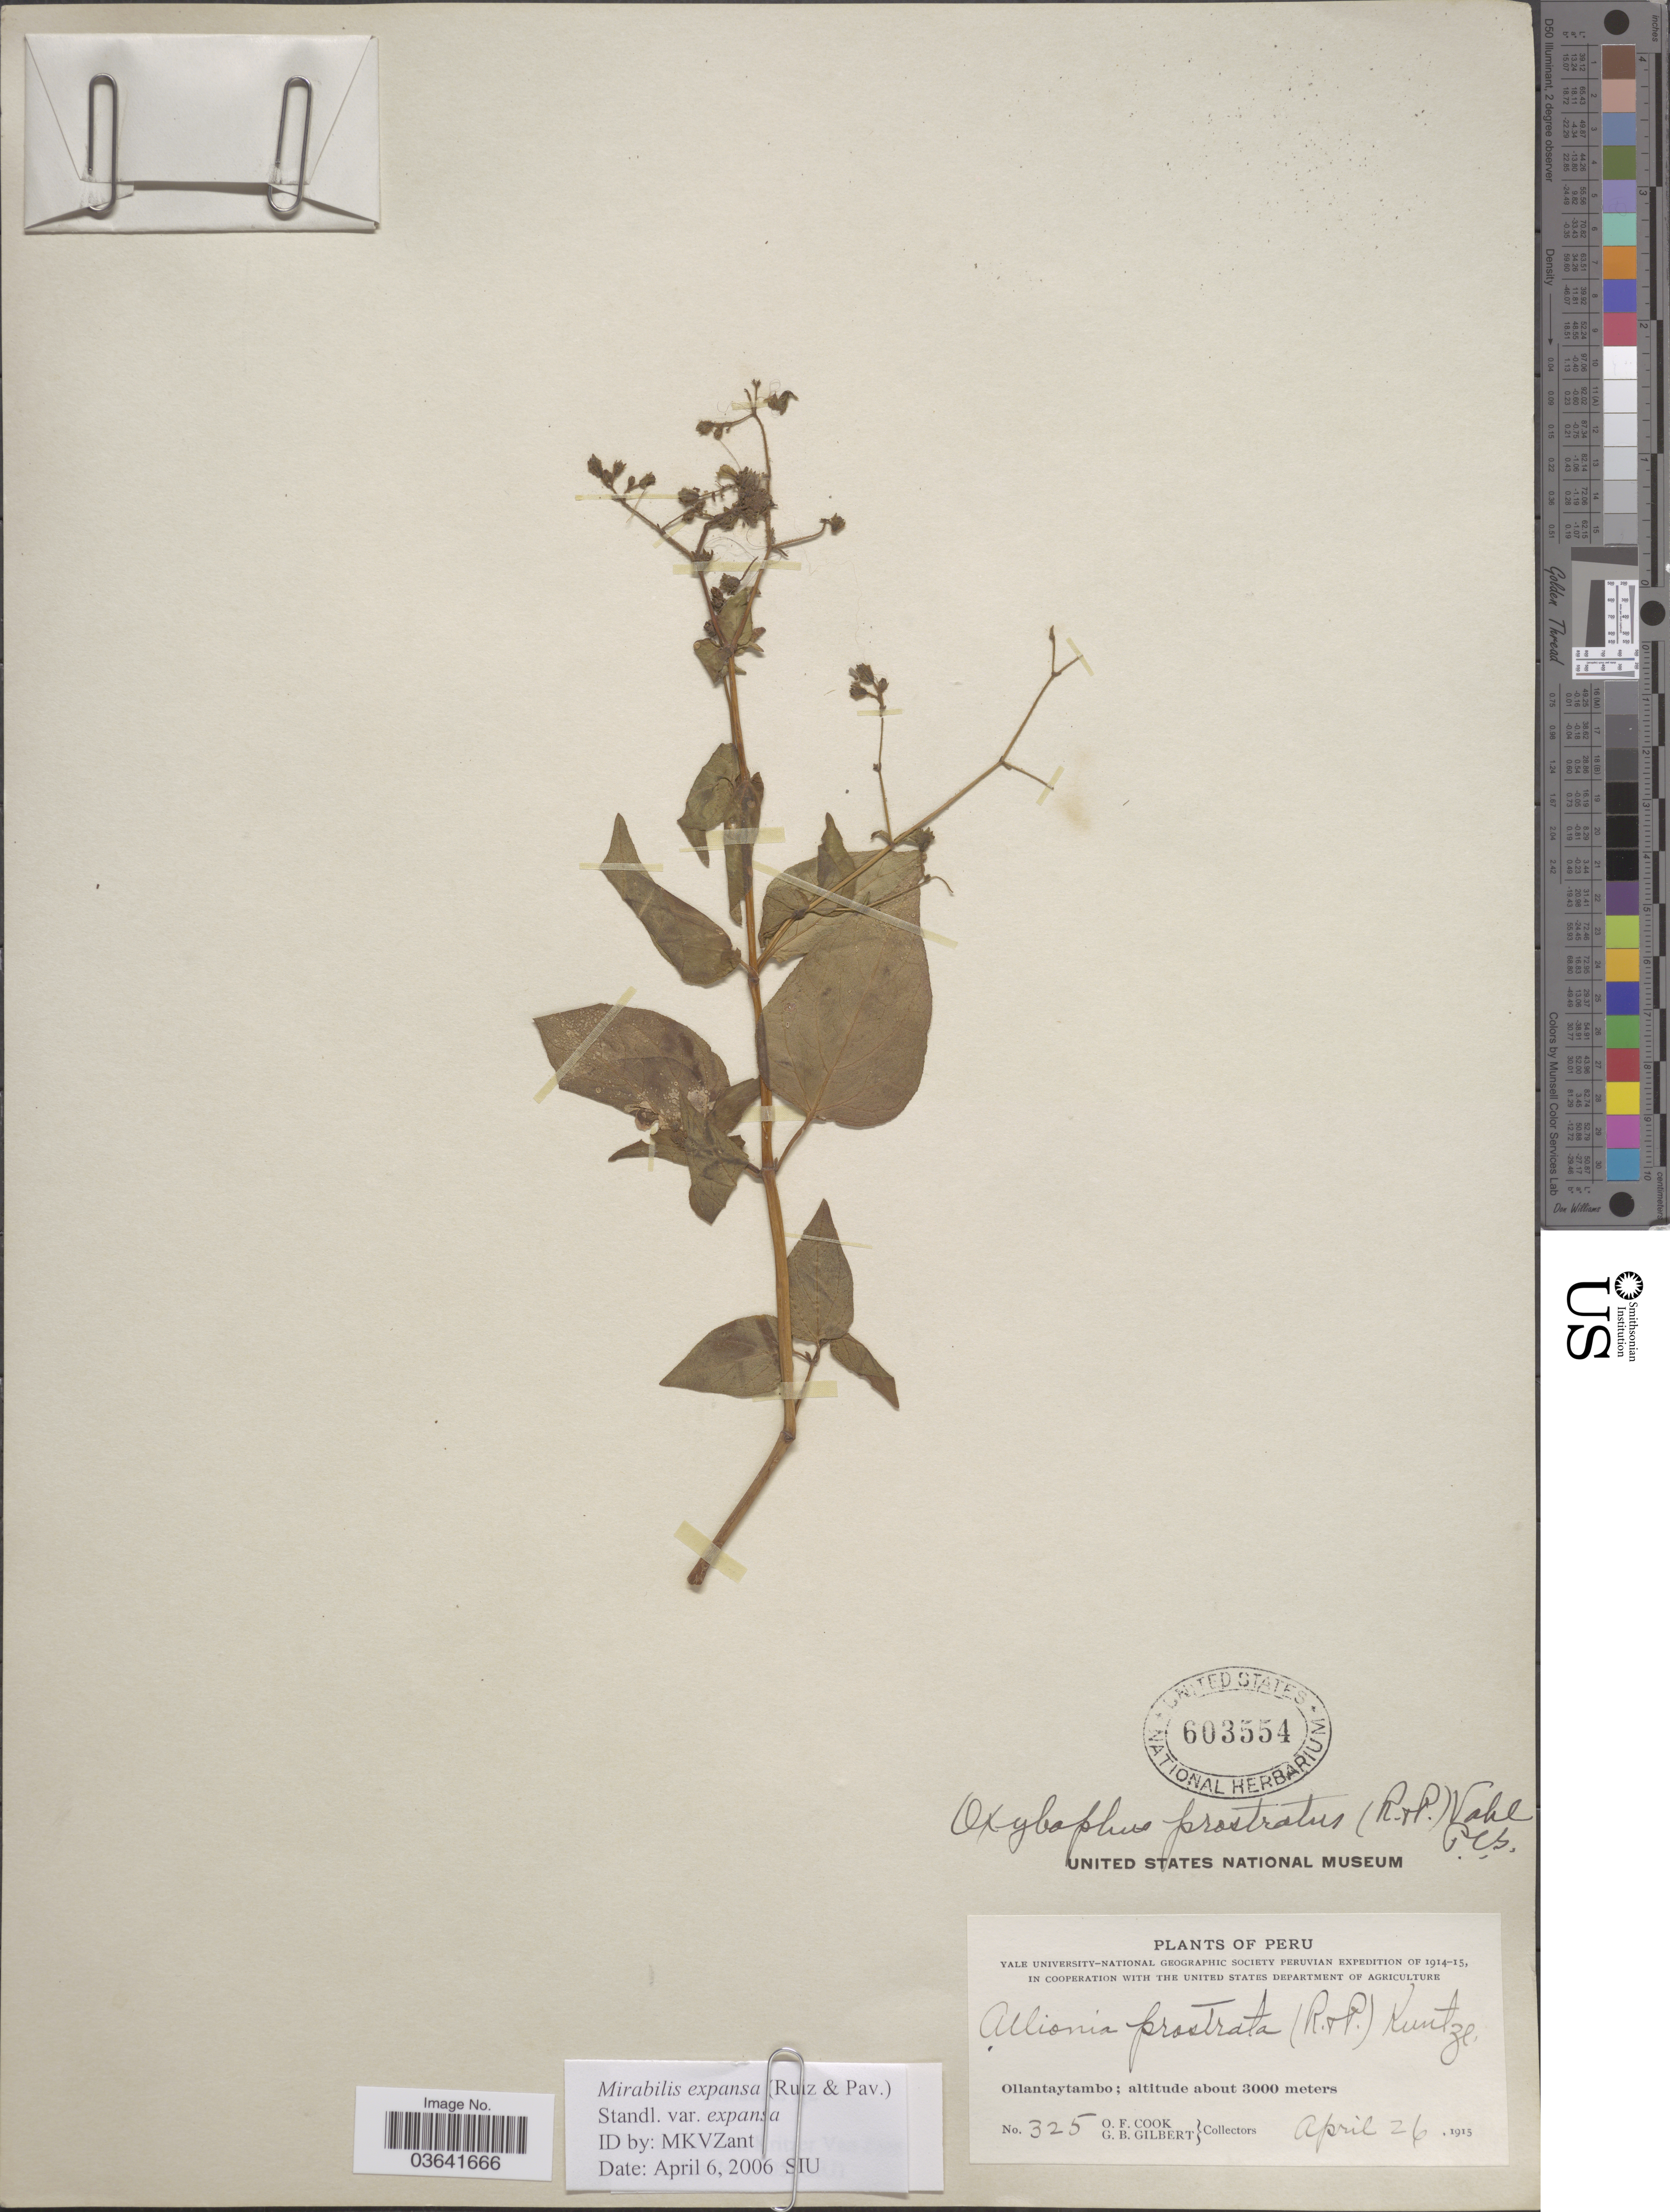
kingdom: Plantae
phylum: Tracheophyta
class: Magnoliopsida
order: Caryophyllales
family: Nyctaginaceae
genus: Mirabilis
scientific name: Mirabilis expansa var. expansa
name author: (Ruiz & Pav.) Standl.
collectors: O. F. Cook & G. B. Gilbert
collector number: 325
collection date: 1915-04-26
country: Peru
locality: Ollantaytambo.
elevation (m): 3000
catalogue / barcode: US 603554